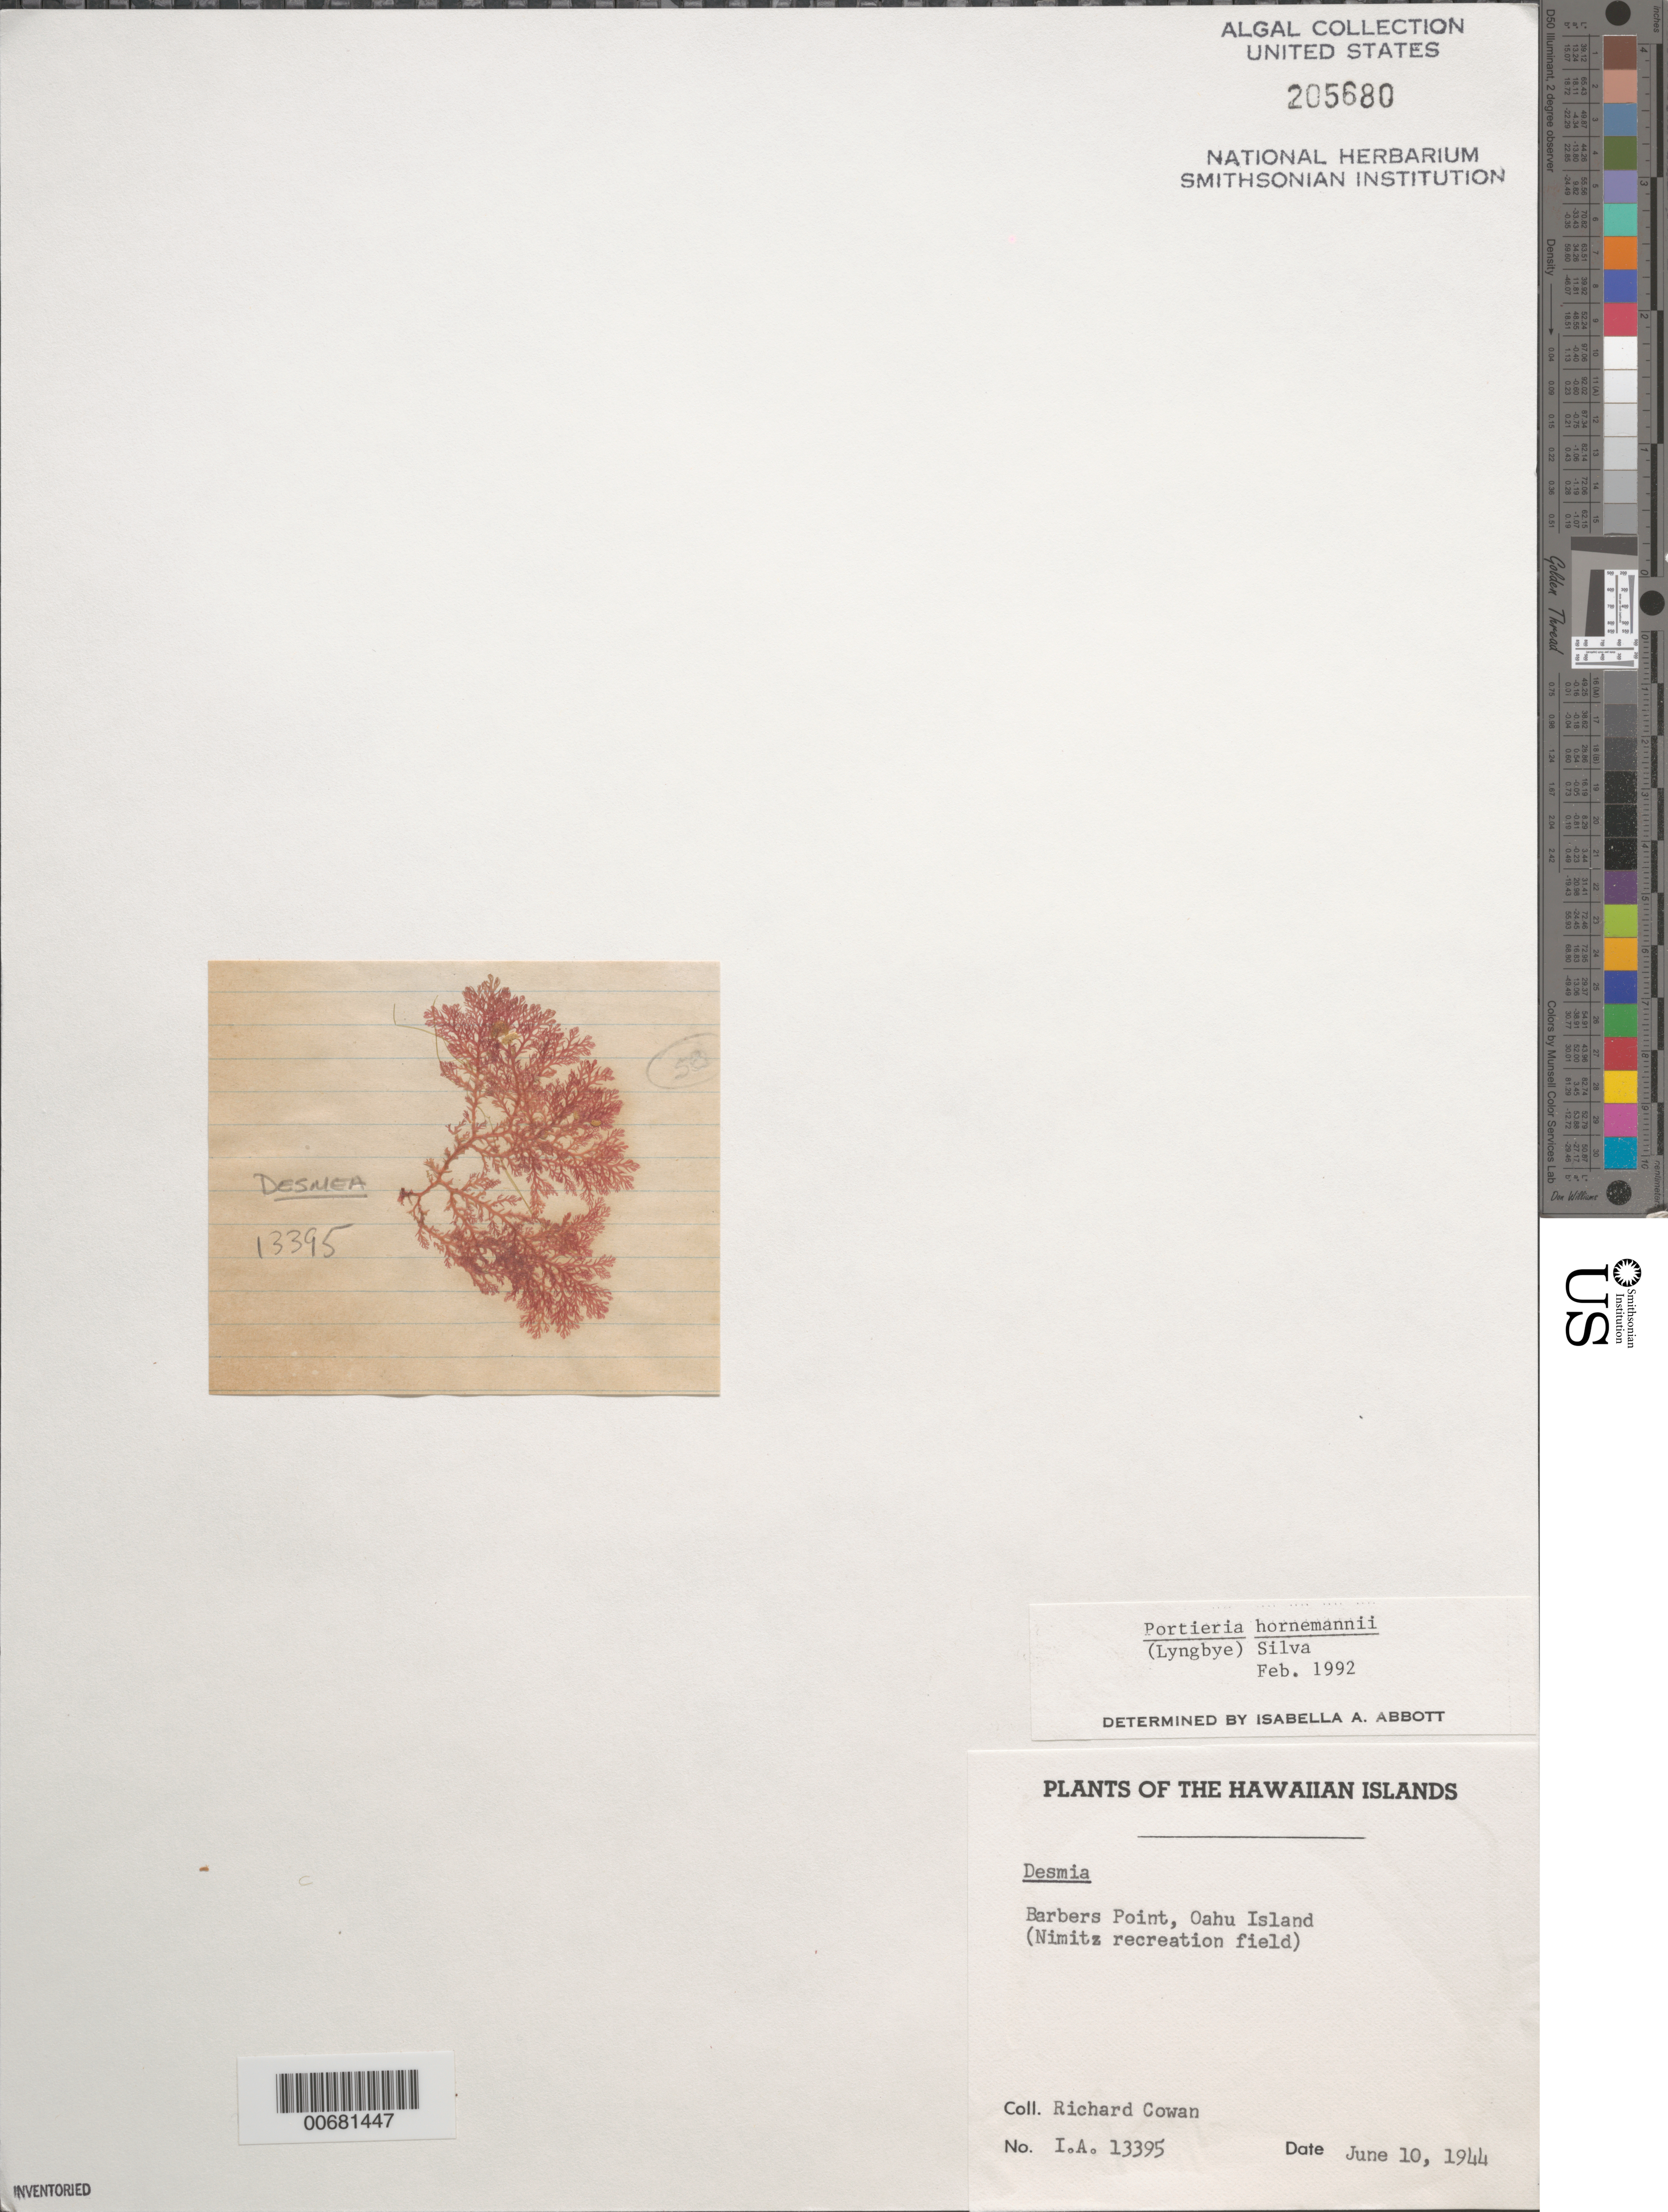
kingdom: Plantae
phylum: Rhodophyta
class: Florideophyceae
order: Gigartinales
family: Rhizophyllidaceae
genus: Portieria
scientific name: Portieria hornemannii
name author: (Lyngbye) P.C. Silva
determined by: Abbott, Isabella A.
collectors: R. S. Cowan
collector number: IAA 13395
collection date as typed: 10 Jun 1944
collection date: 1944-06-10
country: United States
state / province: Hawaii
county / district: Honolulu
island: Oahu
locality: Barbers Point (Barber's Point), Nimitz Recreation Beach or Nimitz Recreation Field (Naval Air Station)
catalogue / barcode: US 205680